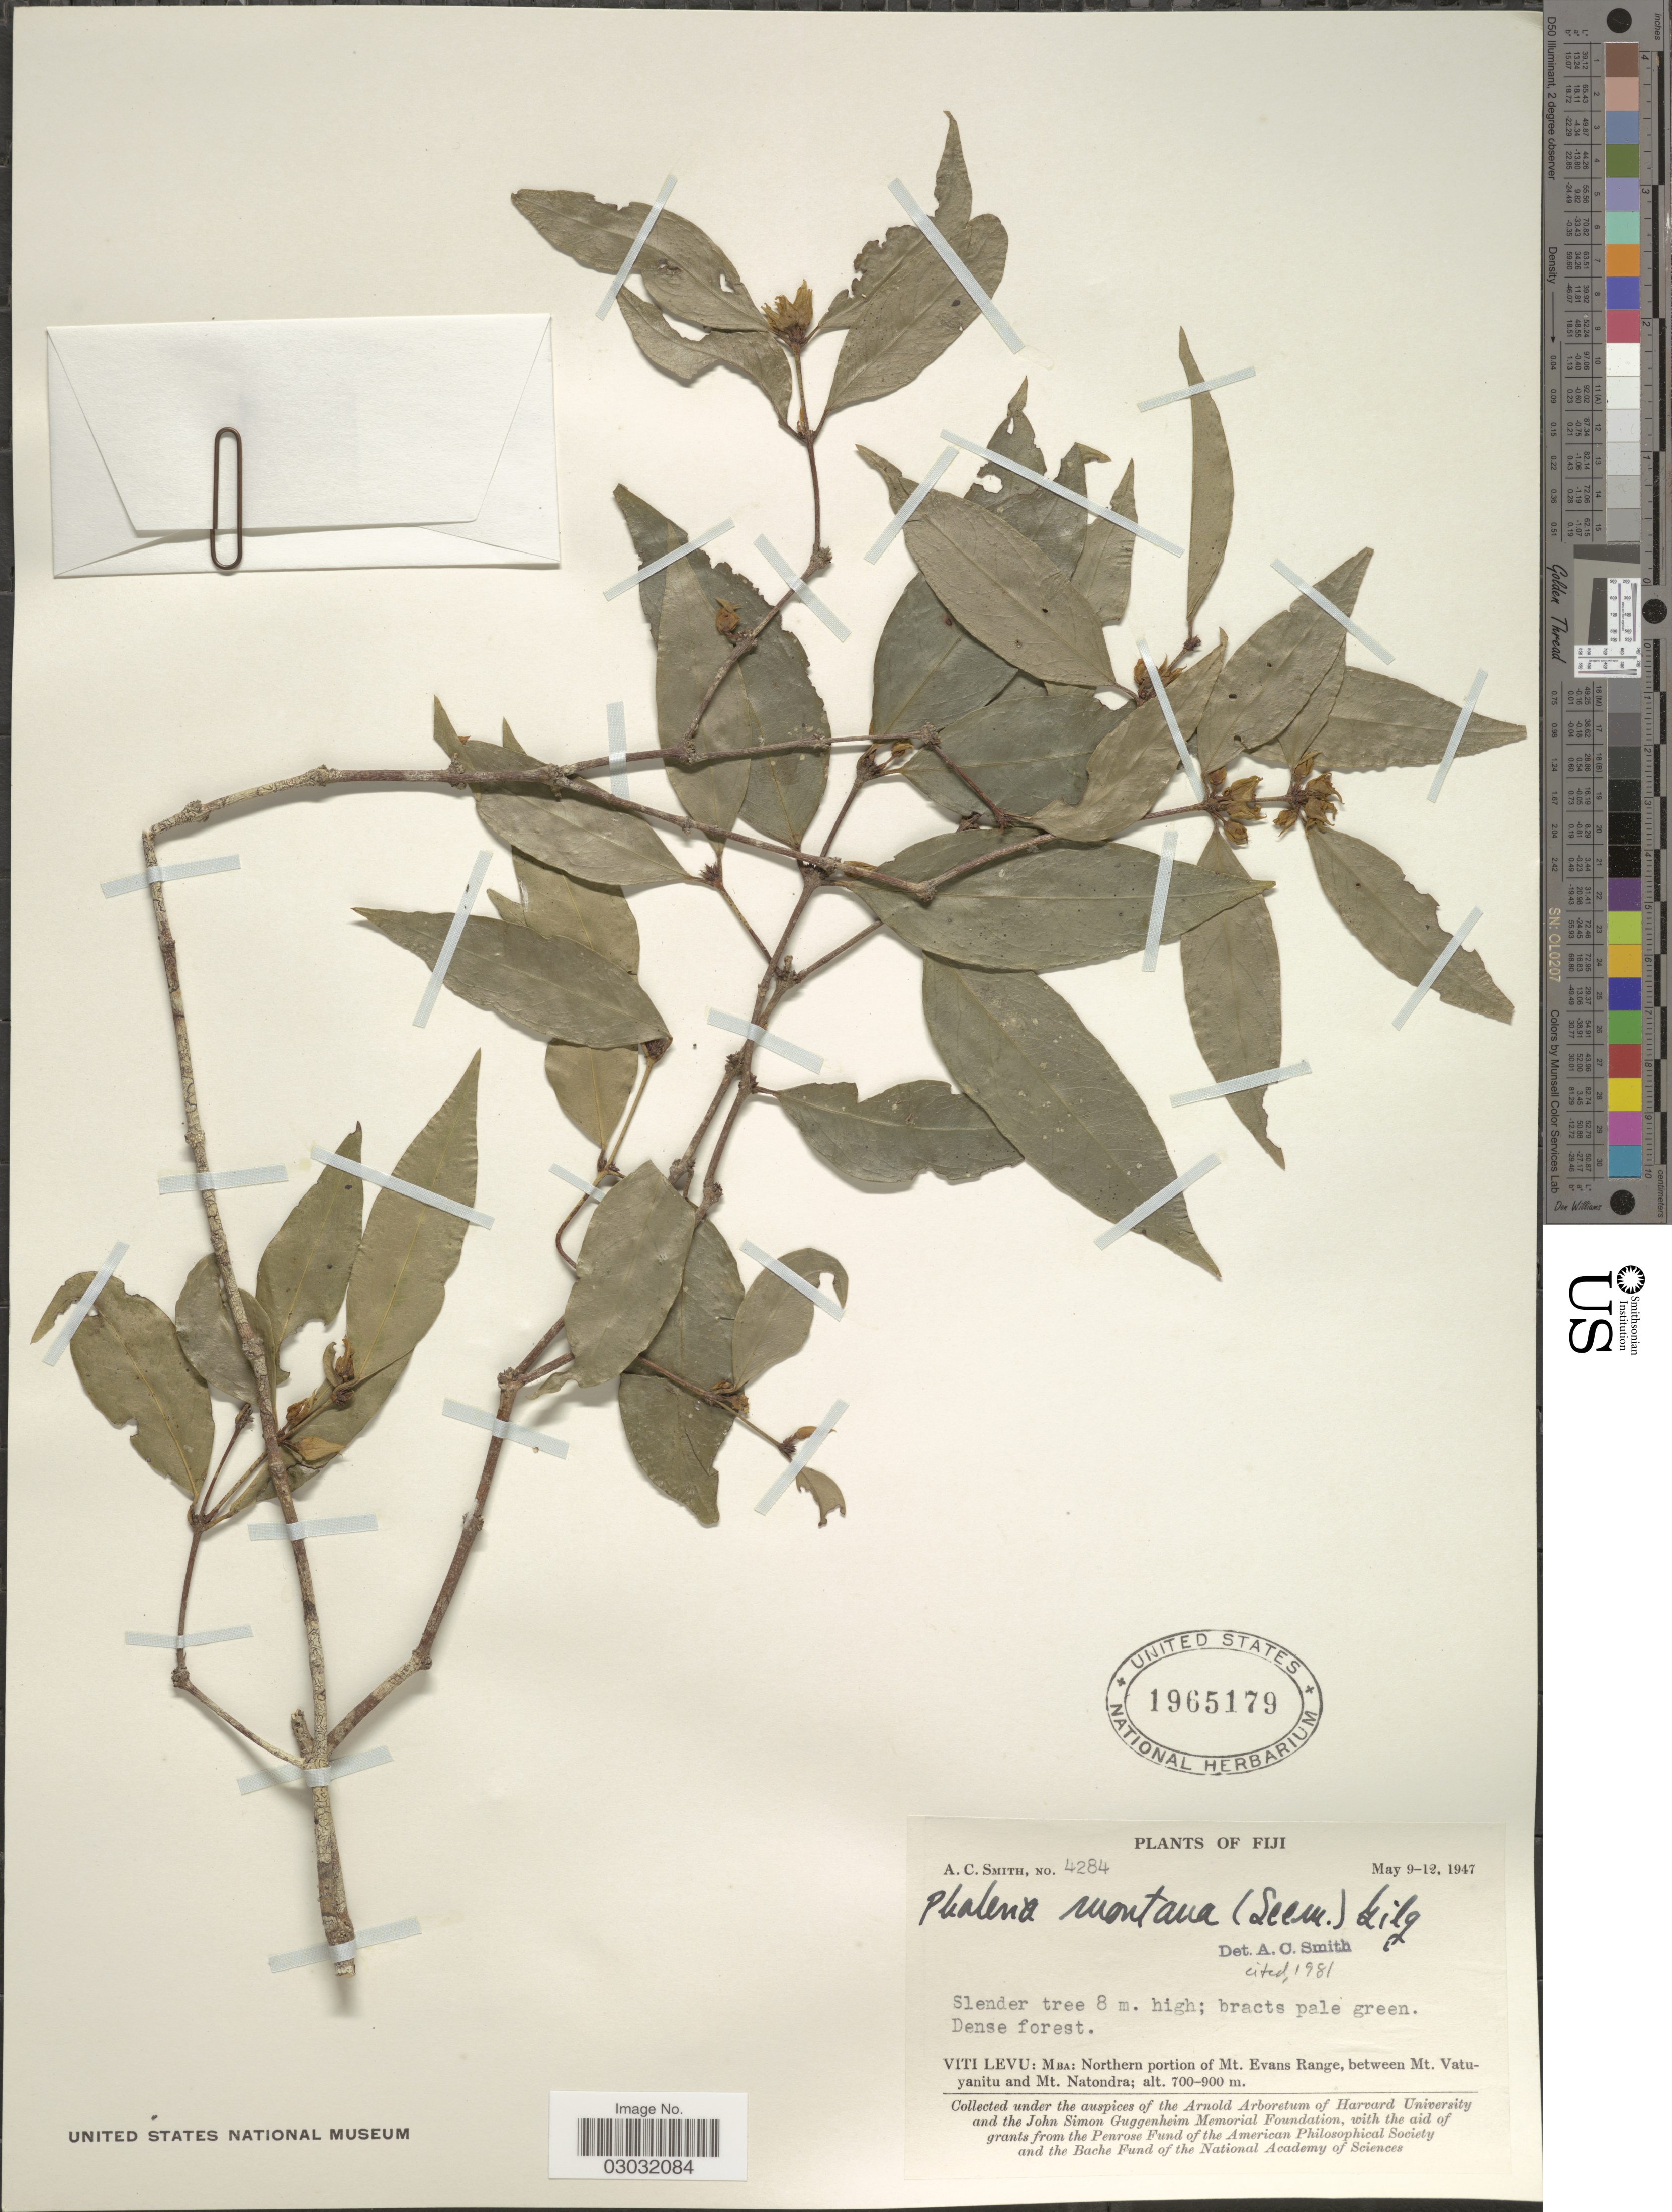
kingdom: Plantae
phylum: Tracheophyta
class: Magnoliopsida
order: Malvales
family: Thymelaeaceae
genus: Phaleria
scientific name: Phaleria montana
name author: (Seem.) Gilg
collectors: A. C. Smith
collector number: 4284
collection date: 1947-05-09/1947-05-12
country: Fiji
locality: Viti Levu: Mba: Northern portion of Mt. Evans Range, between Mt.Vatuyanitu and Mt. Natondra.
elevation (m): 700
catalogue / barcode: US 1965179